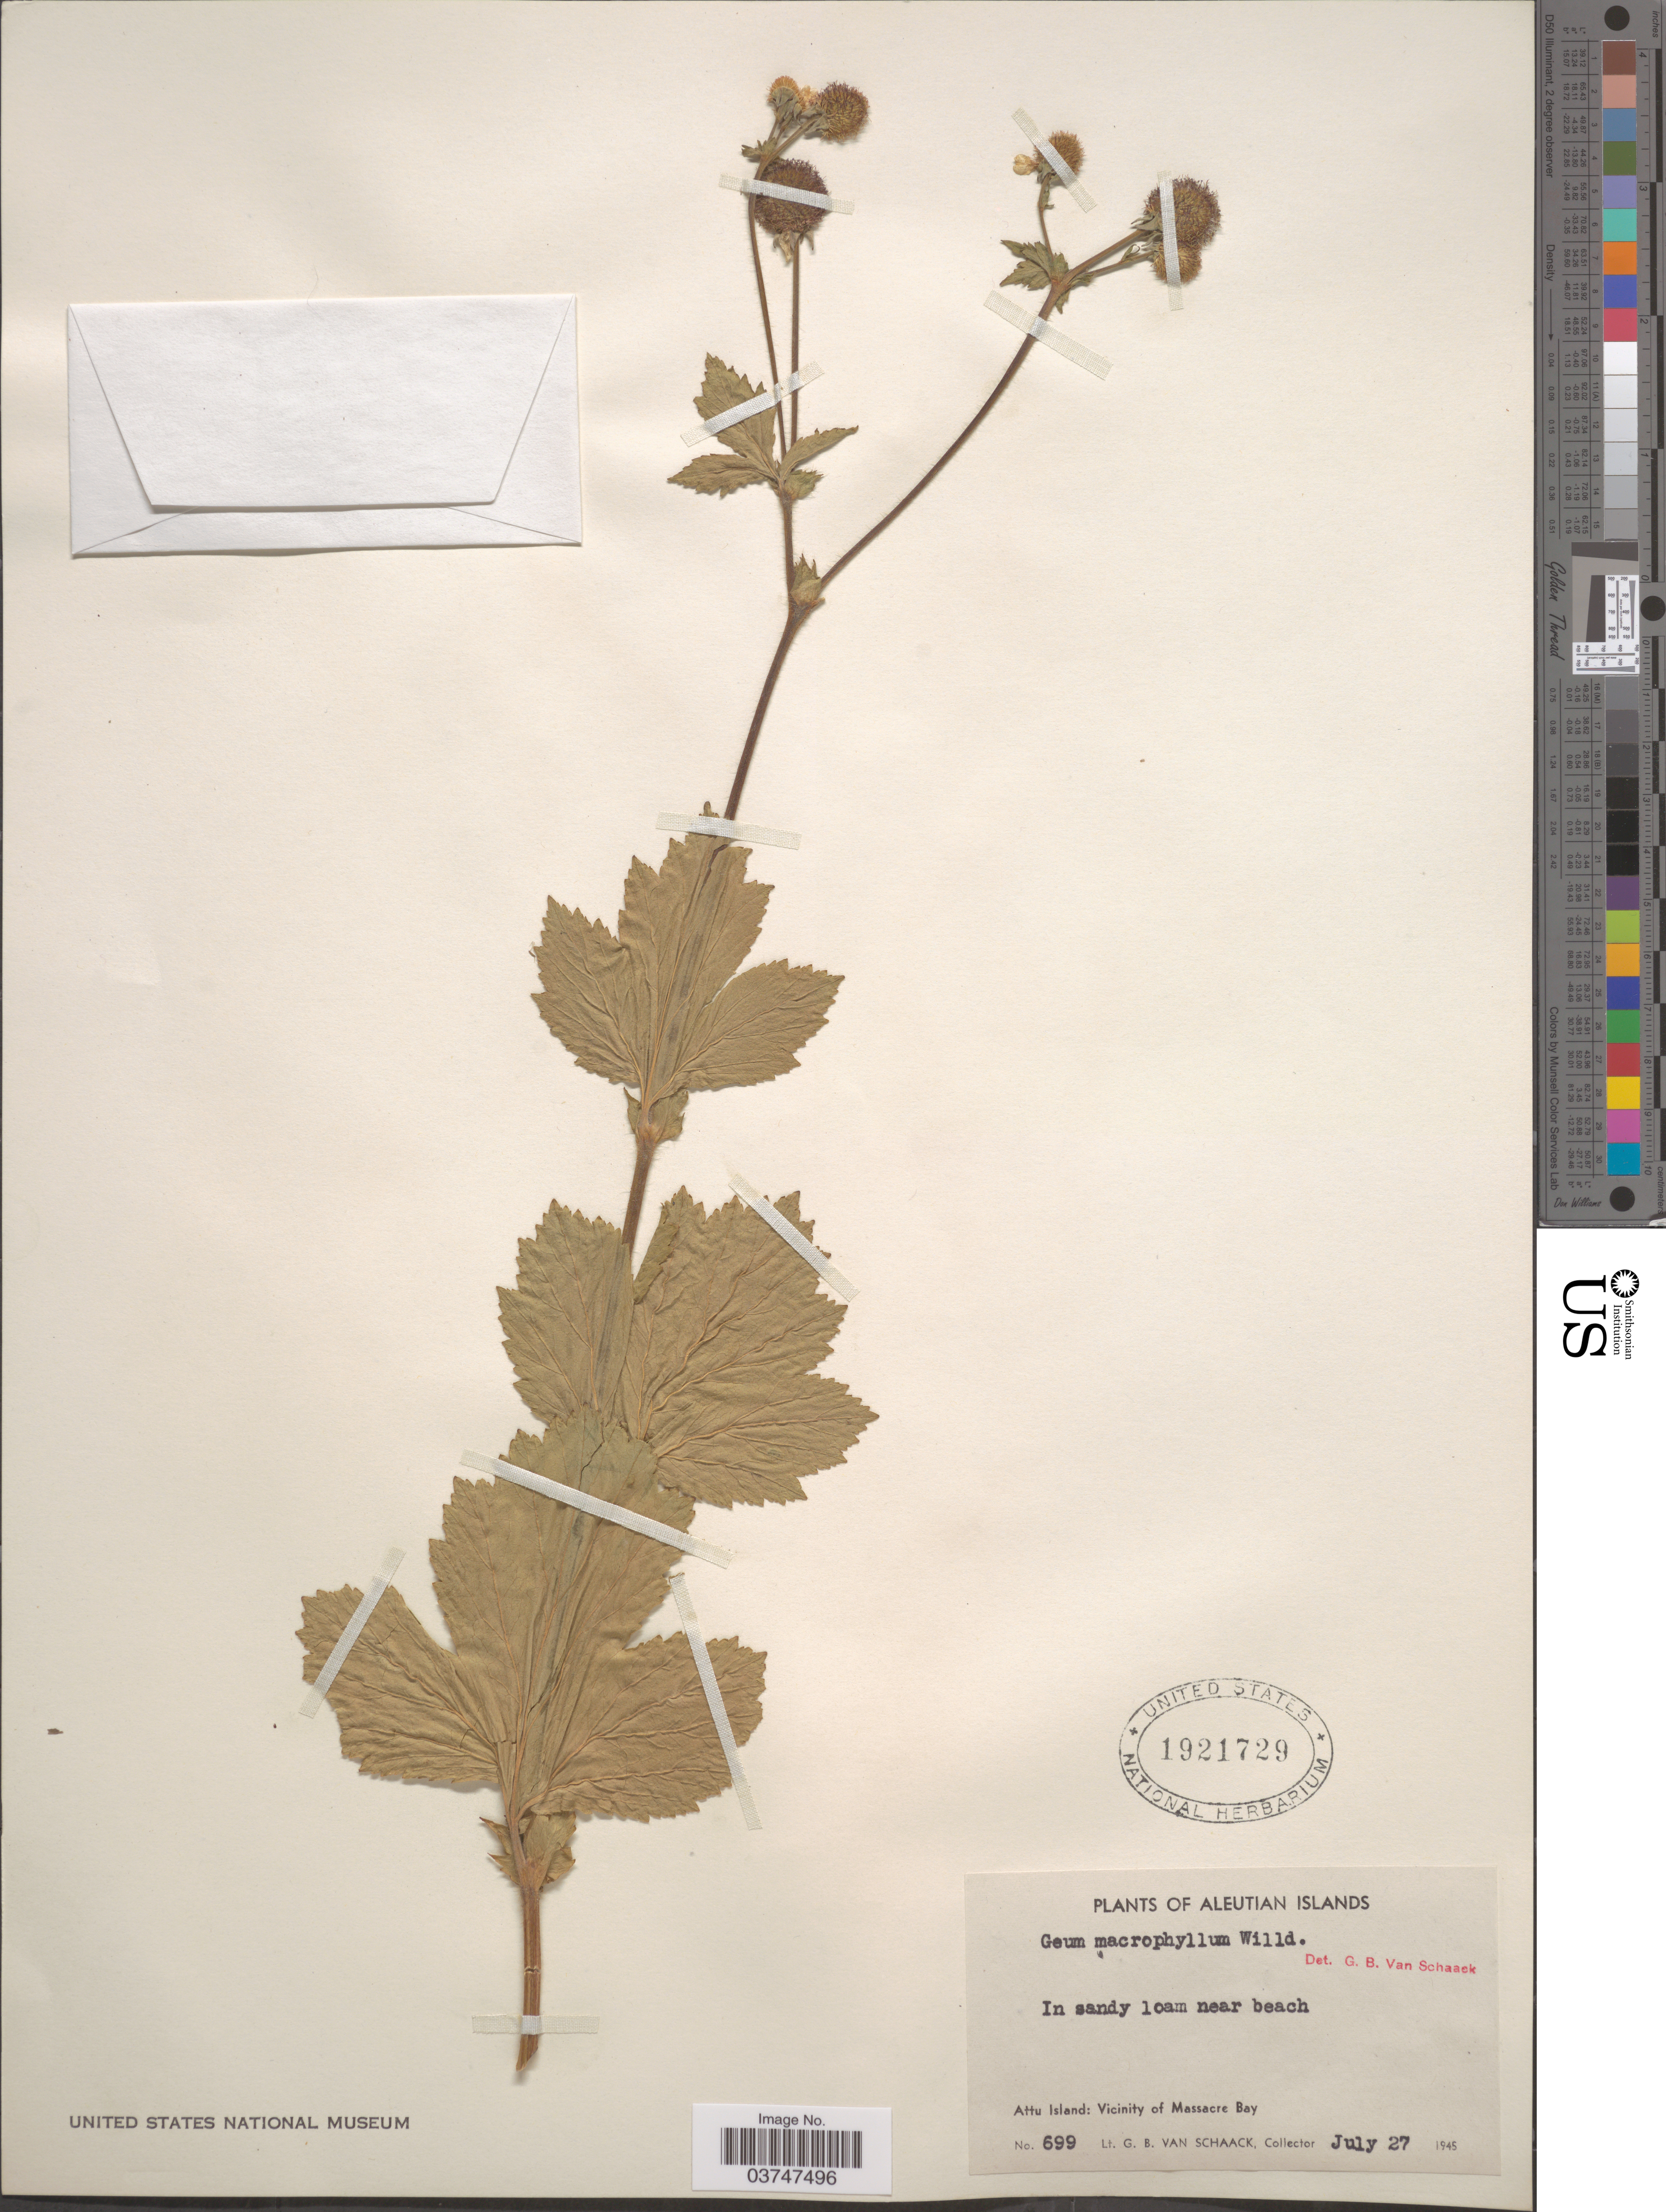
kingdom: Plantae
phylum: Tracheophyta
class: Magnoliopsida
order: Rosales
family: Rosaceae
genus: Geum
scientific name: Geum macrophyllum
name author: Willd.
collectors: G. Van Schaack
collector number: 699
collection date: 1945-07-27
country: United States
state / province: Alaska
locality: Aleutian Islands. In sandy loam near beach. Attu Island: Vicinity of Massacre Bay.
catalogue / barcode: US 1921729